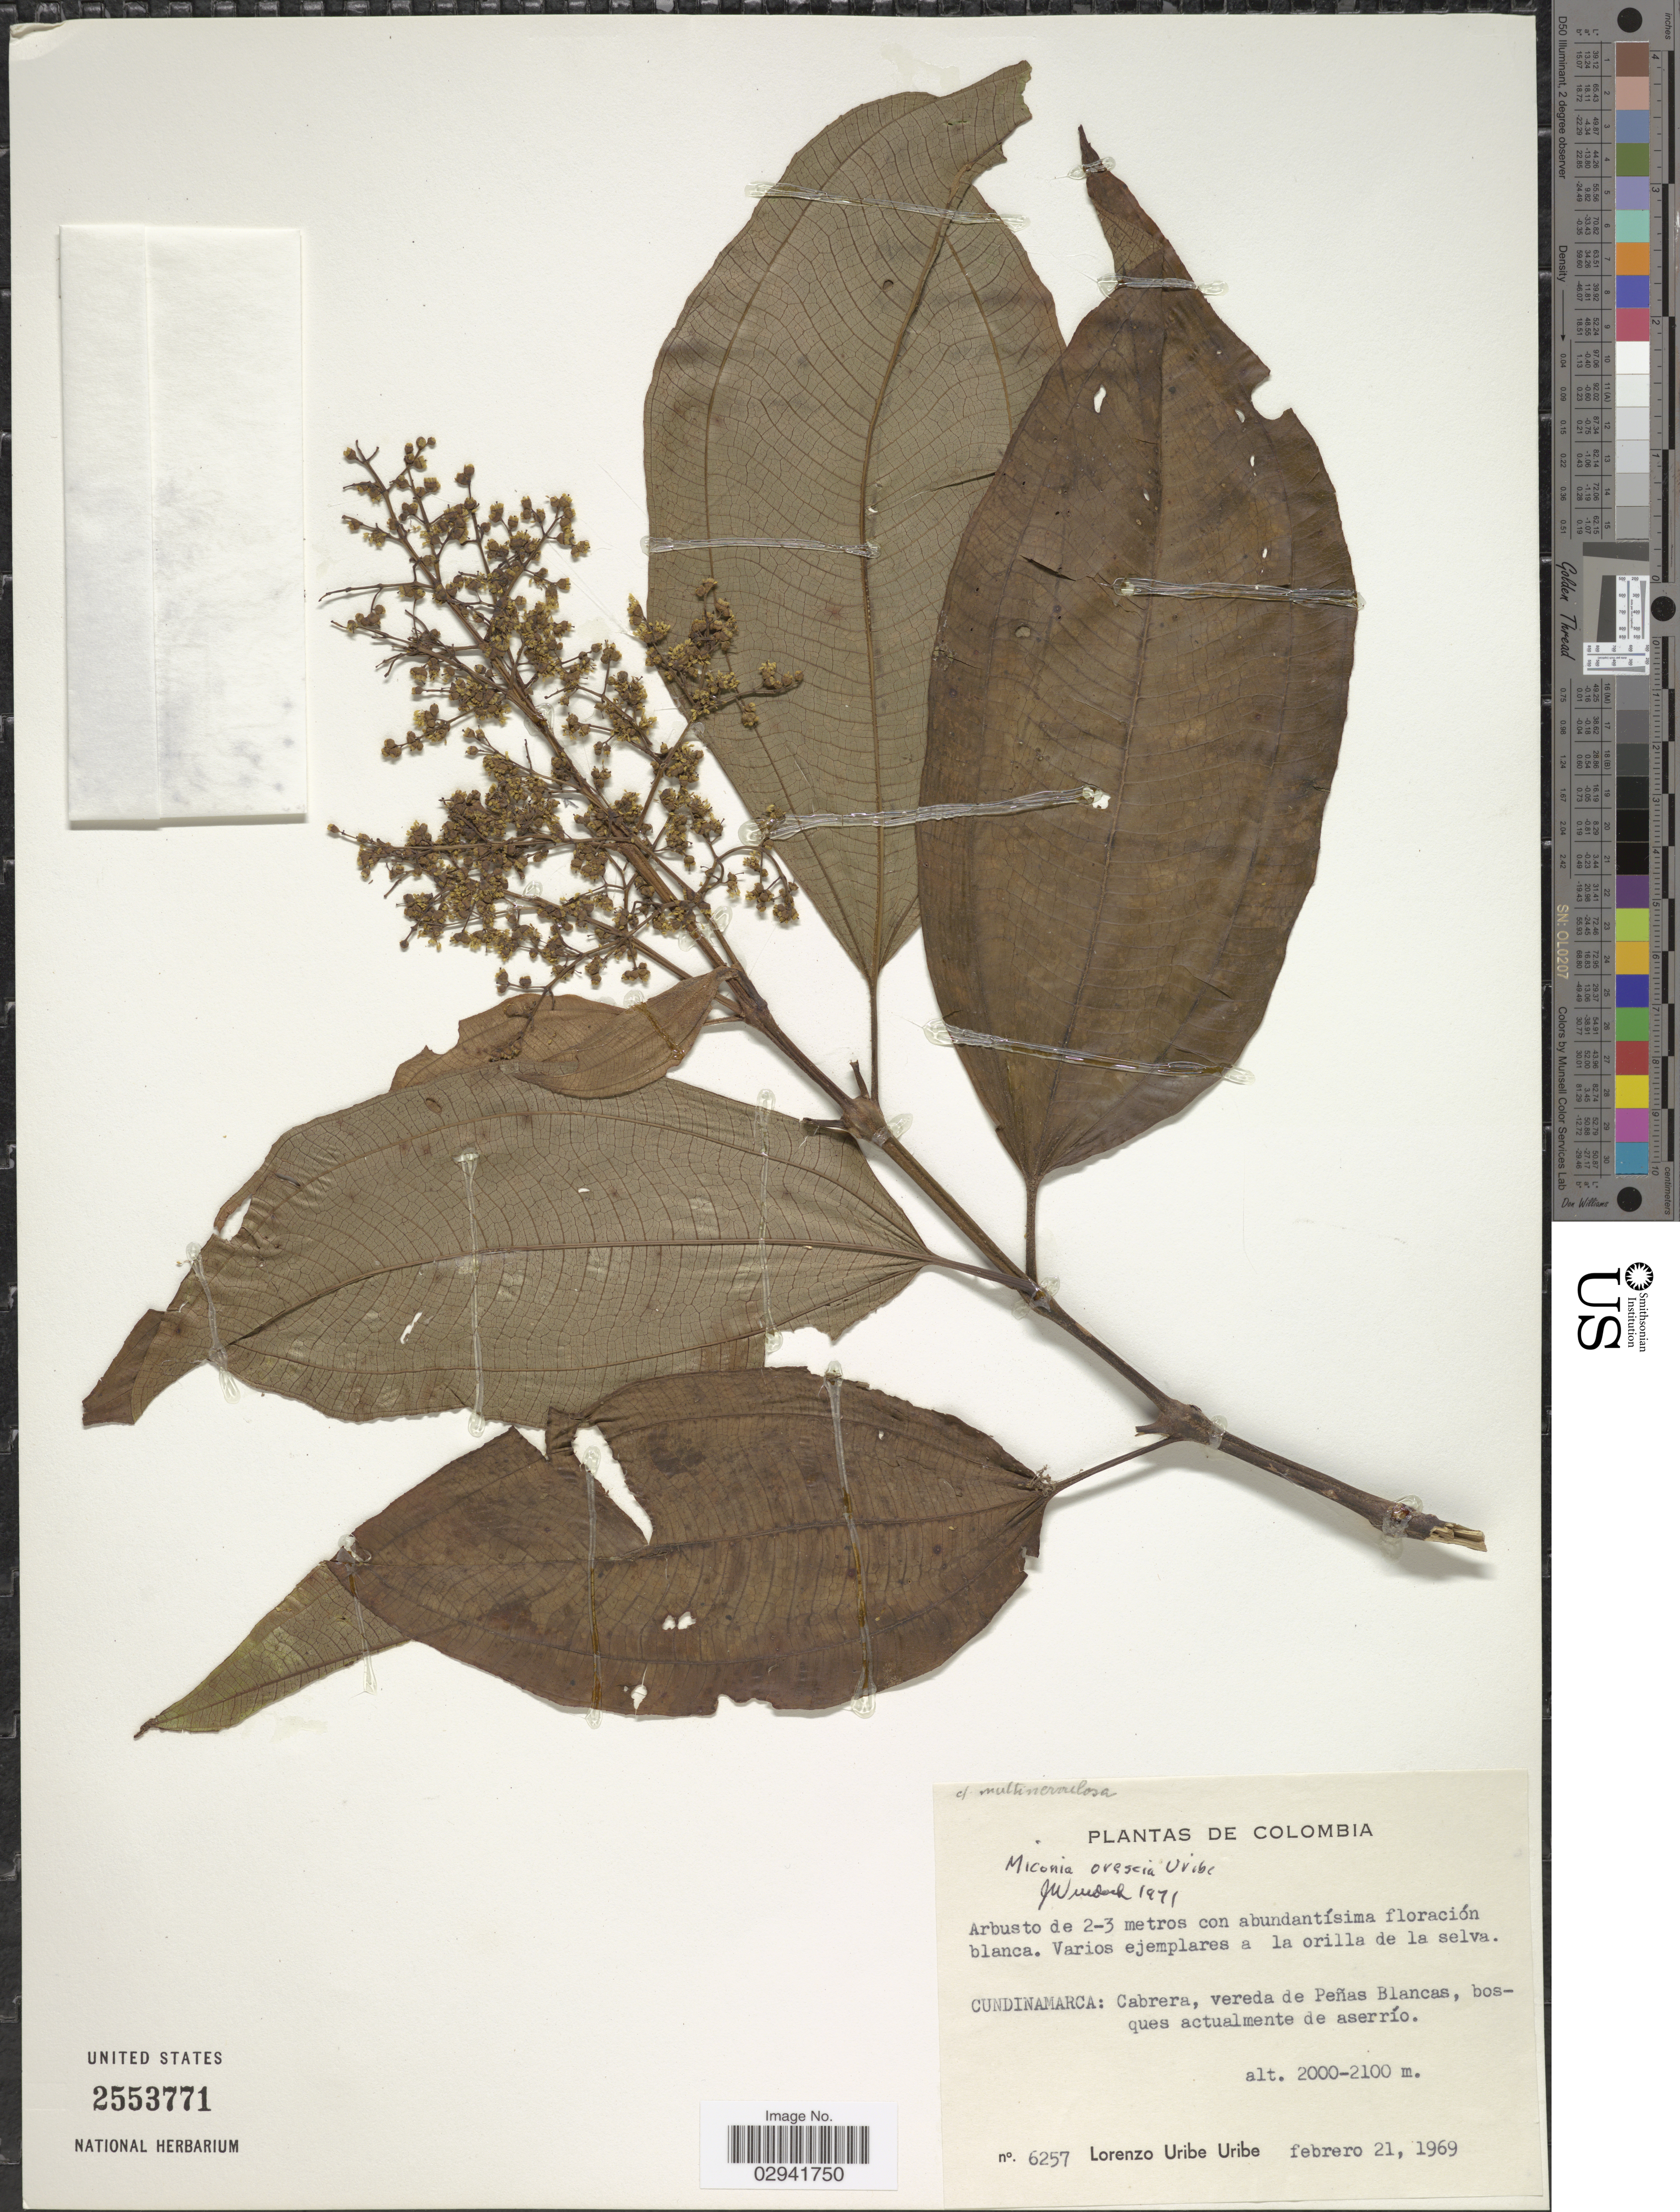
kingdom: Plantae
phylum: Tracheophyta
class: Magnoliopsida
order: Myrtales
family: Melastomataceae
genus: Miconia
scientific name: Miconia orescia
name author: L. Uribe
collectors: L. Uribe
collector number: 6257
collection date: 1969-02-21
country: Colombia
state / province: Cundinamarca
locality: Cabrera, vereda de Peñas Blancas, bosques actualmente de aserrío.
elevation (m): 2000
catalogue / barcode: US 2553771